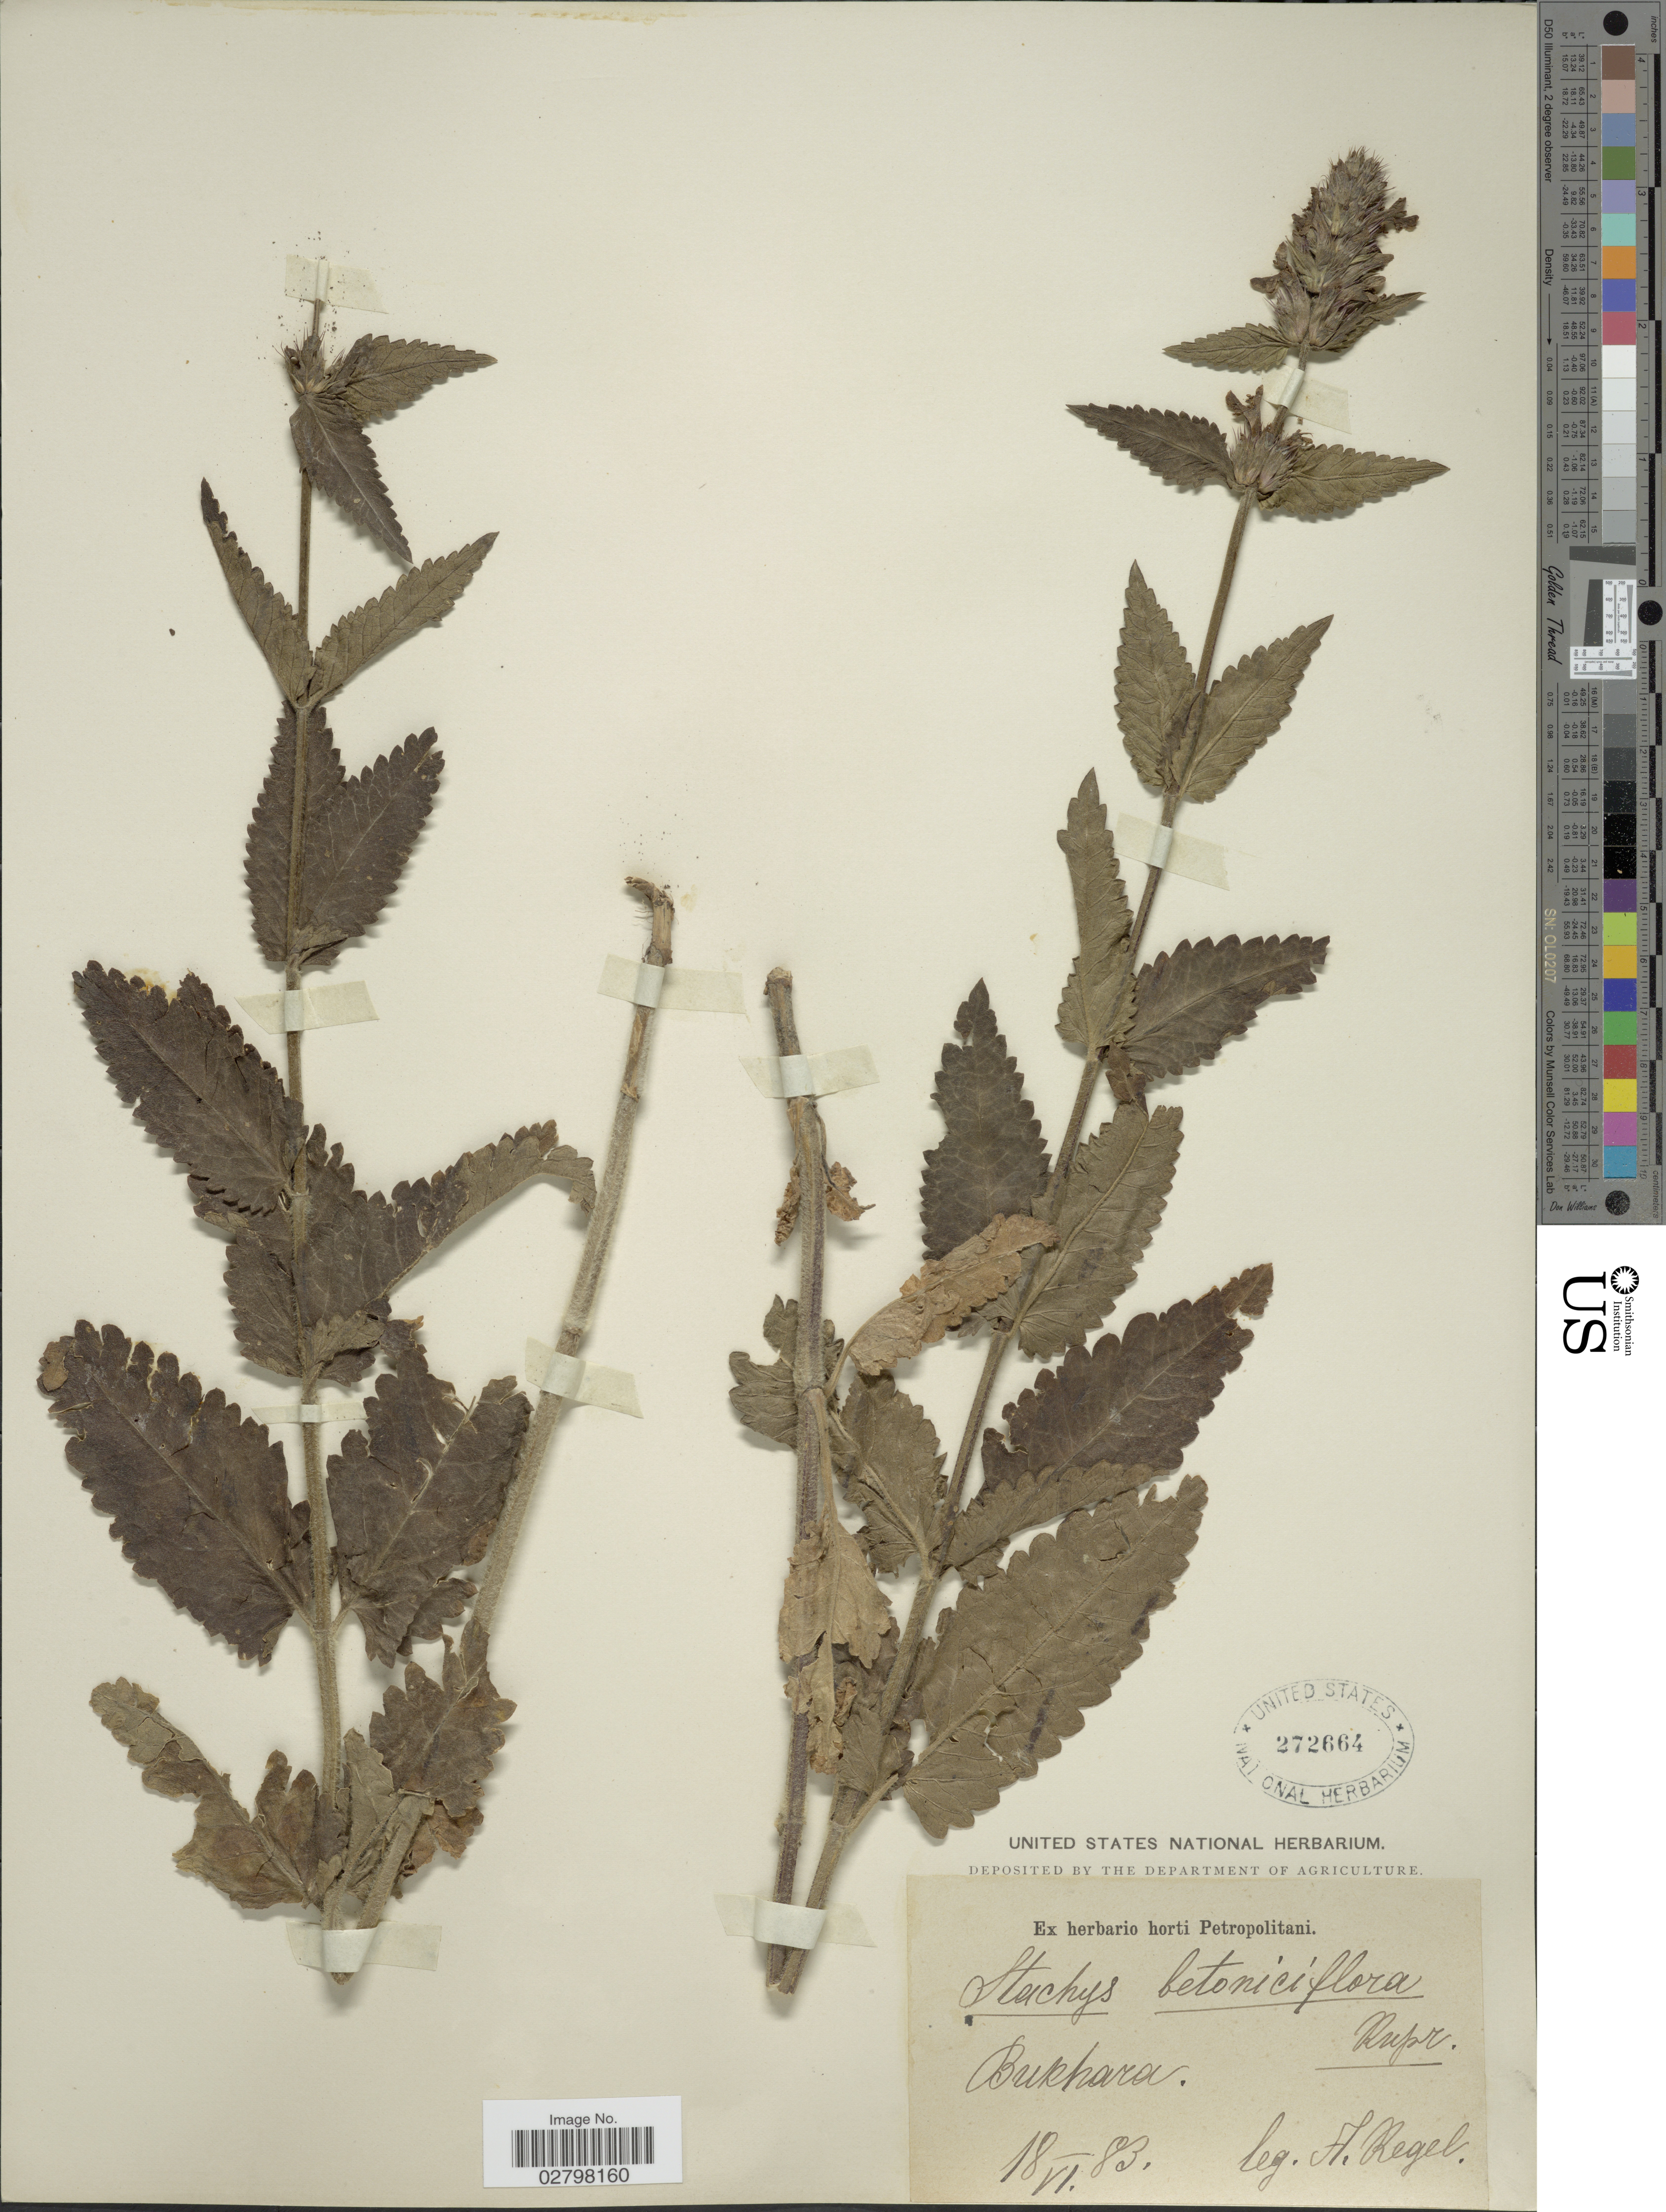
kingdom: Plantae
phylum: Tracheophyta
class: Magnoliopsida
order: Lamiales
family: Lamiaceae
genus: Stachys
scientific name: Stachys betoniciflora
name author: Rupr.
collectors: A. Regel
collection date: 1883-06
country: Uzbekistan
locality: Bukhara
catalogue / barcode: US 272664